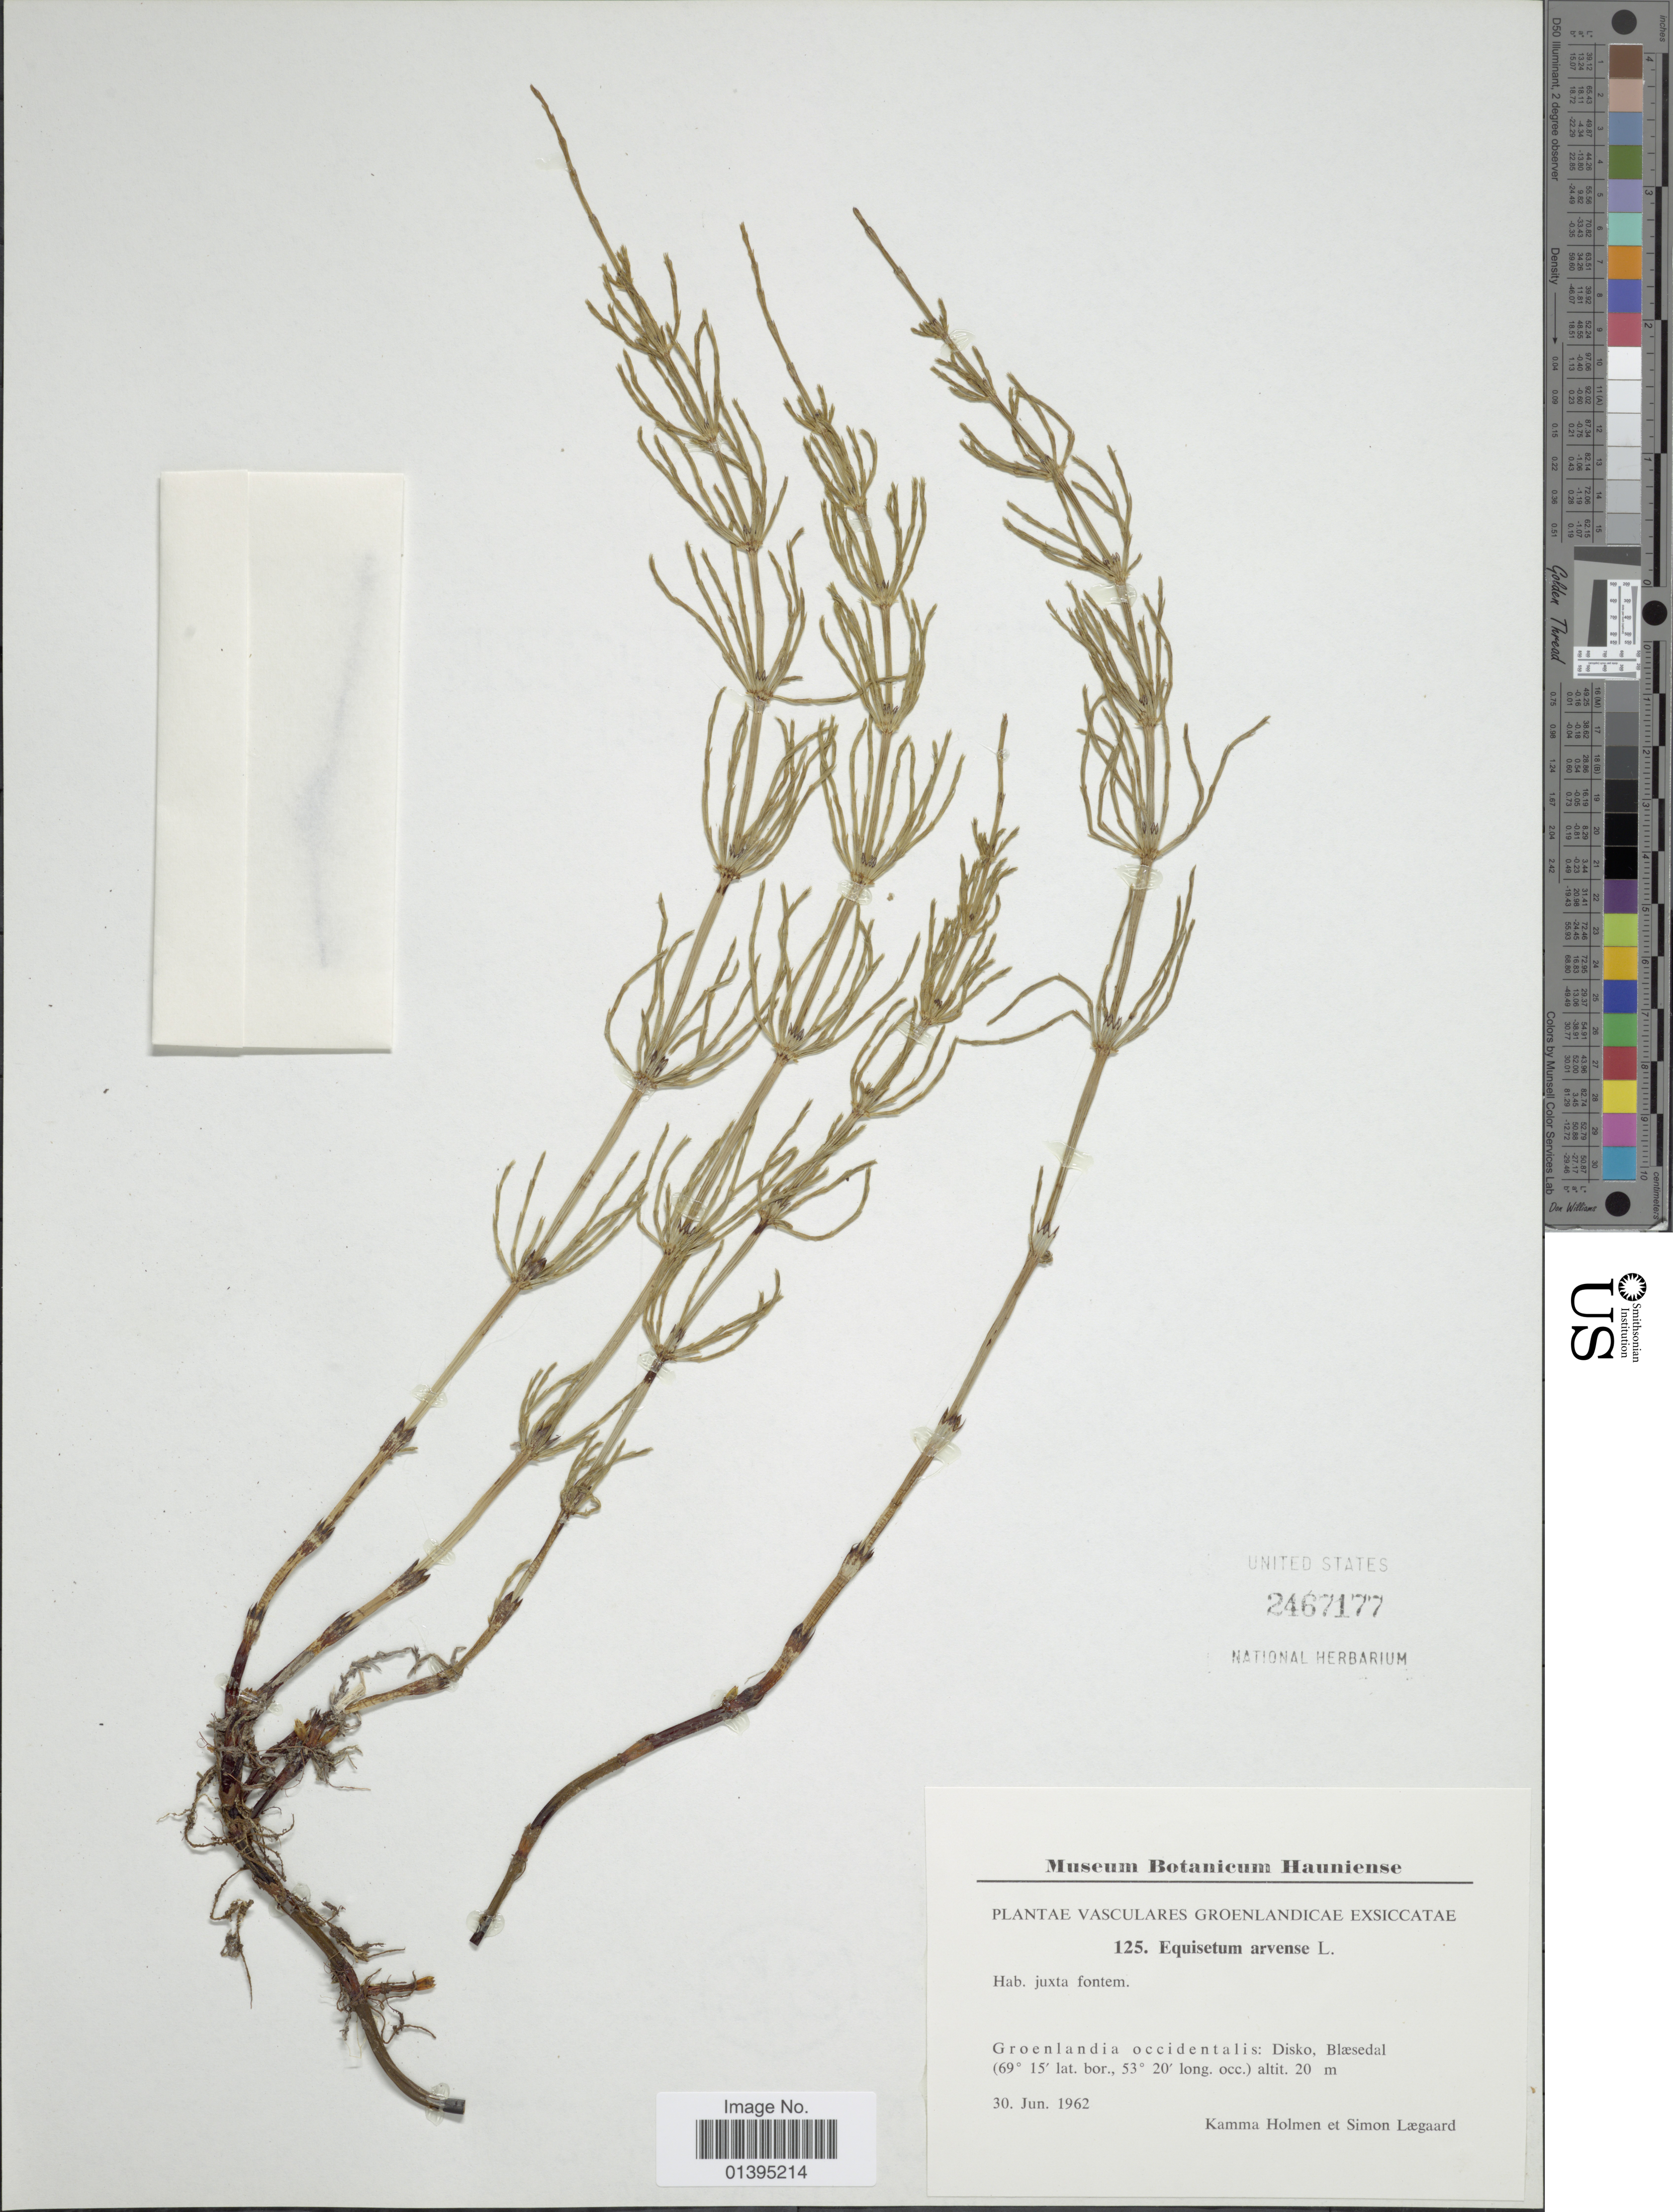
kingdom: Plantae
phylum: Tracheophyta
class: Polypodiopsida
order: Equisetales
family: Equisetaceae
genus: Equisetum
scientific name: Equisetum arvense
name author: L.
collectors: K. A. Holmen & S. Lægaard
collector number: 125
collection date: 1962-06-30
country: Greenland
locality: Groenlandia occidentalis: Disko, Blæsedal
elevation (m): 20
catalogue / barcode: US 2467177